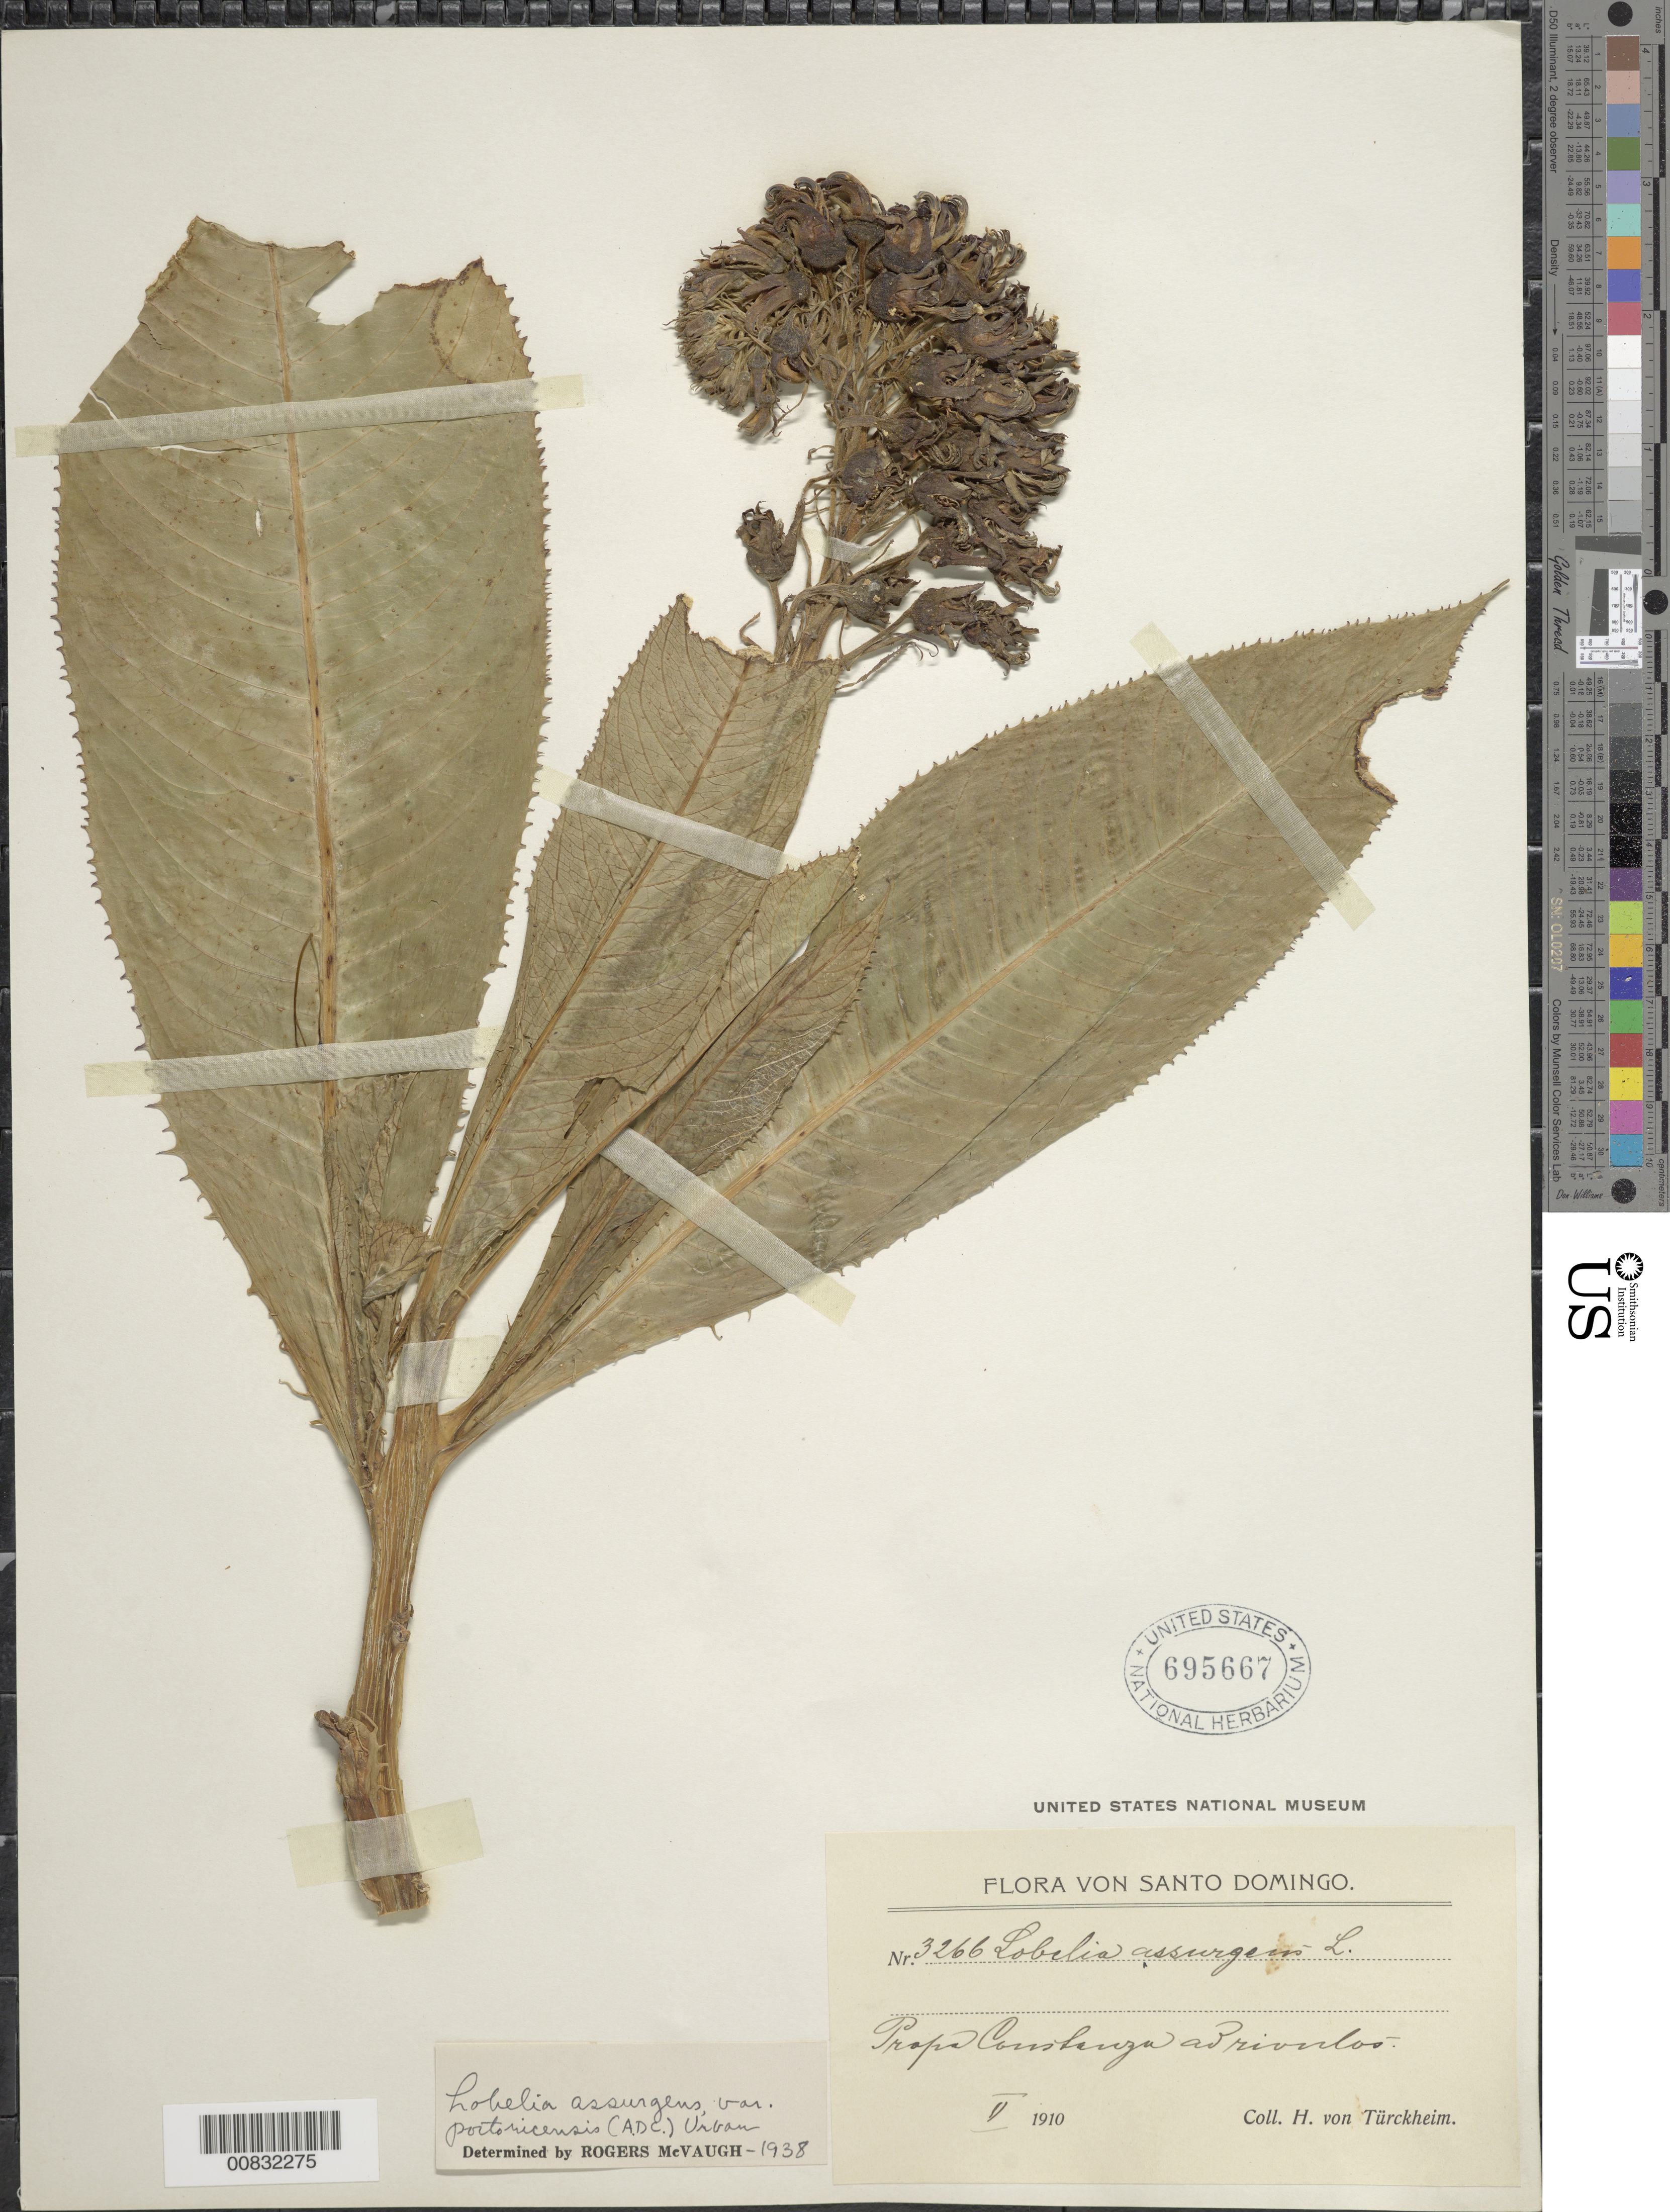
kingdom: Plantae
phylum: Tracheophyta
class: Magnoliopsida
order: Asterales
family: Campanulaceae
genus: Lobelia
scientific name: Lobelia assurgens var. portoricesis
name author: (A. DC.) Urb.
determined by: McVaugh, R.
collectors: H. von Türckheim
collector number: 3266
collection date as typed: May 1910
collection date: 1910-05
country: Dominican Republic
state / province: La Vega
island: Hispaniola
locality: Constanza, "Privulos"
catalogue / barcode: US 695667